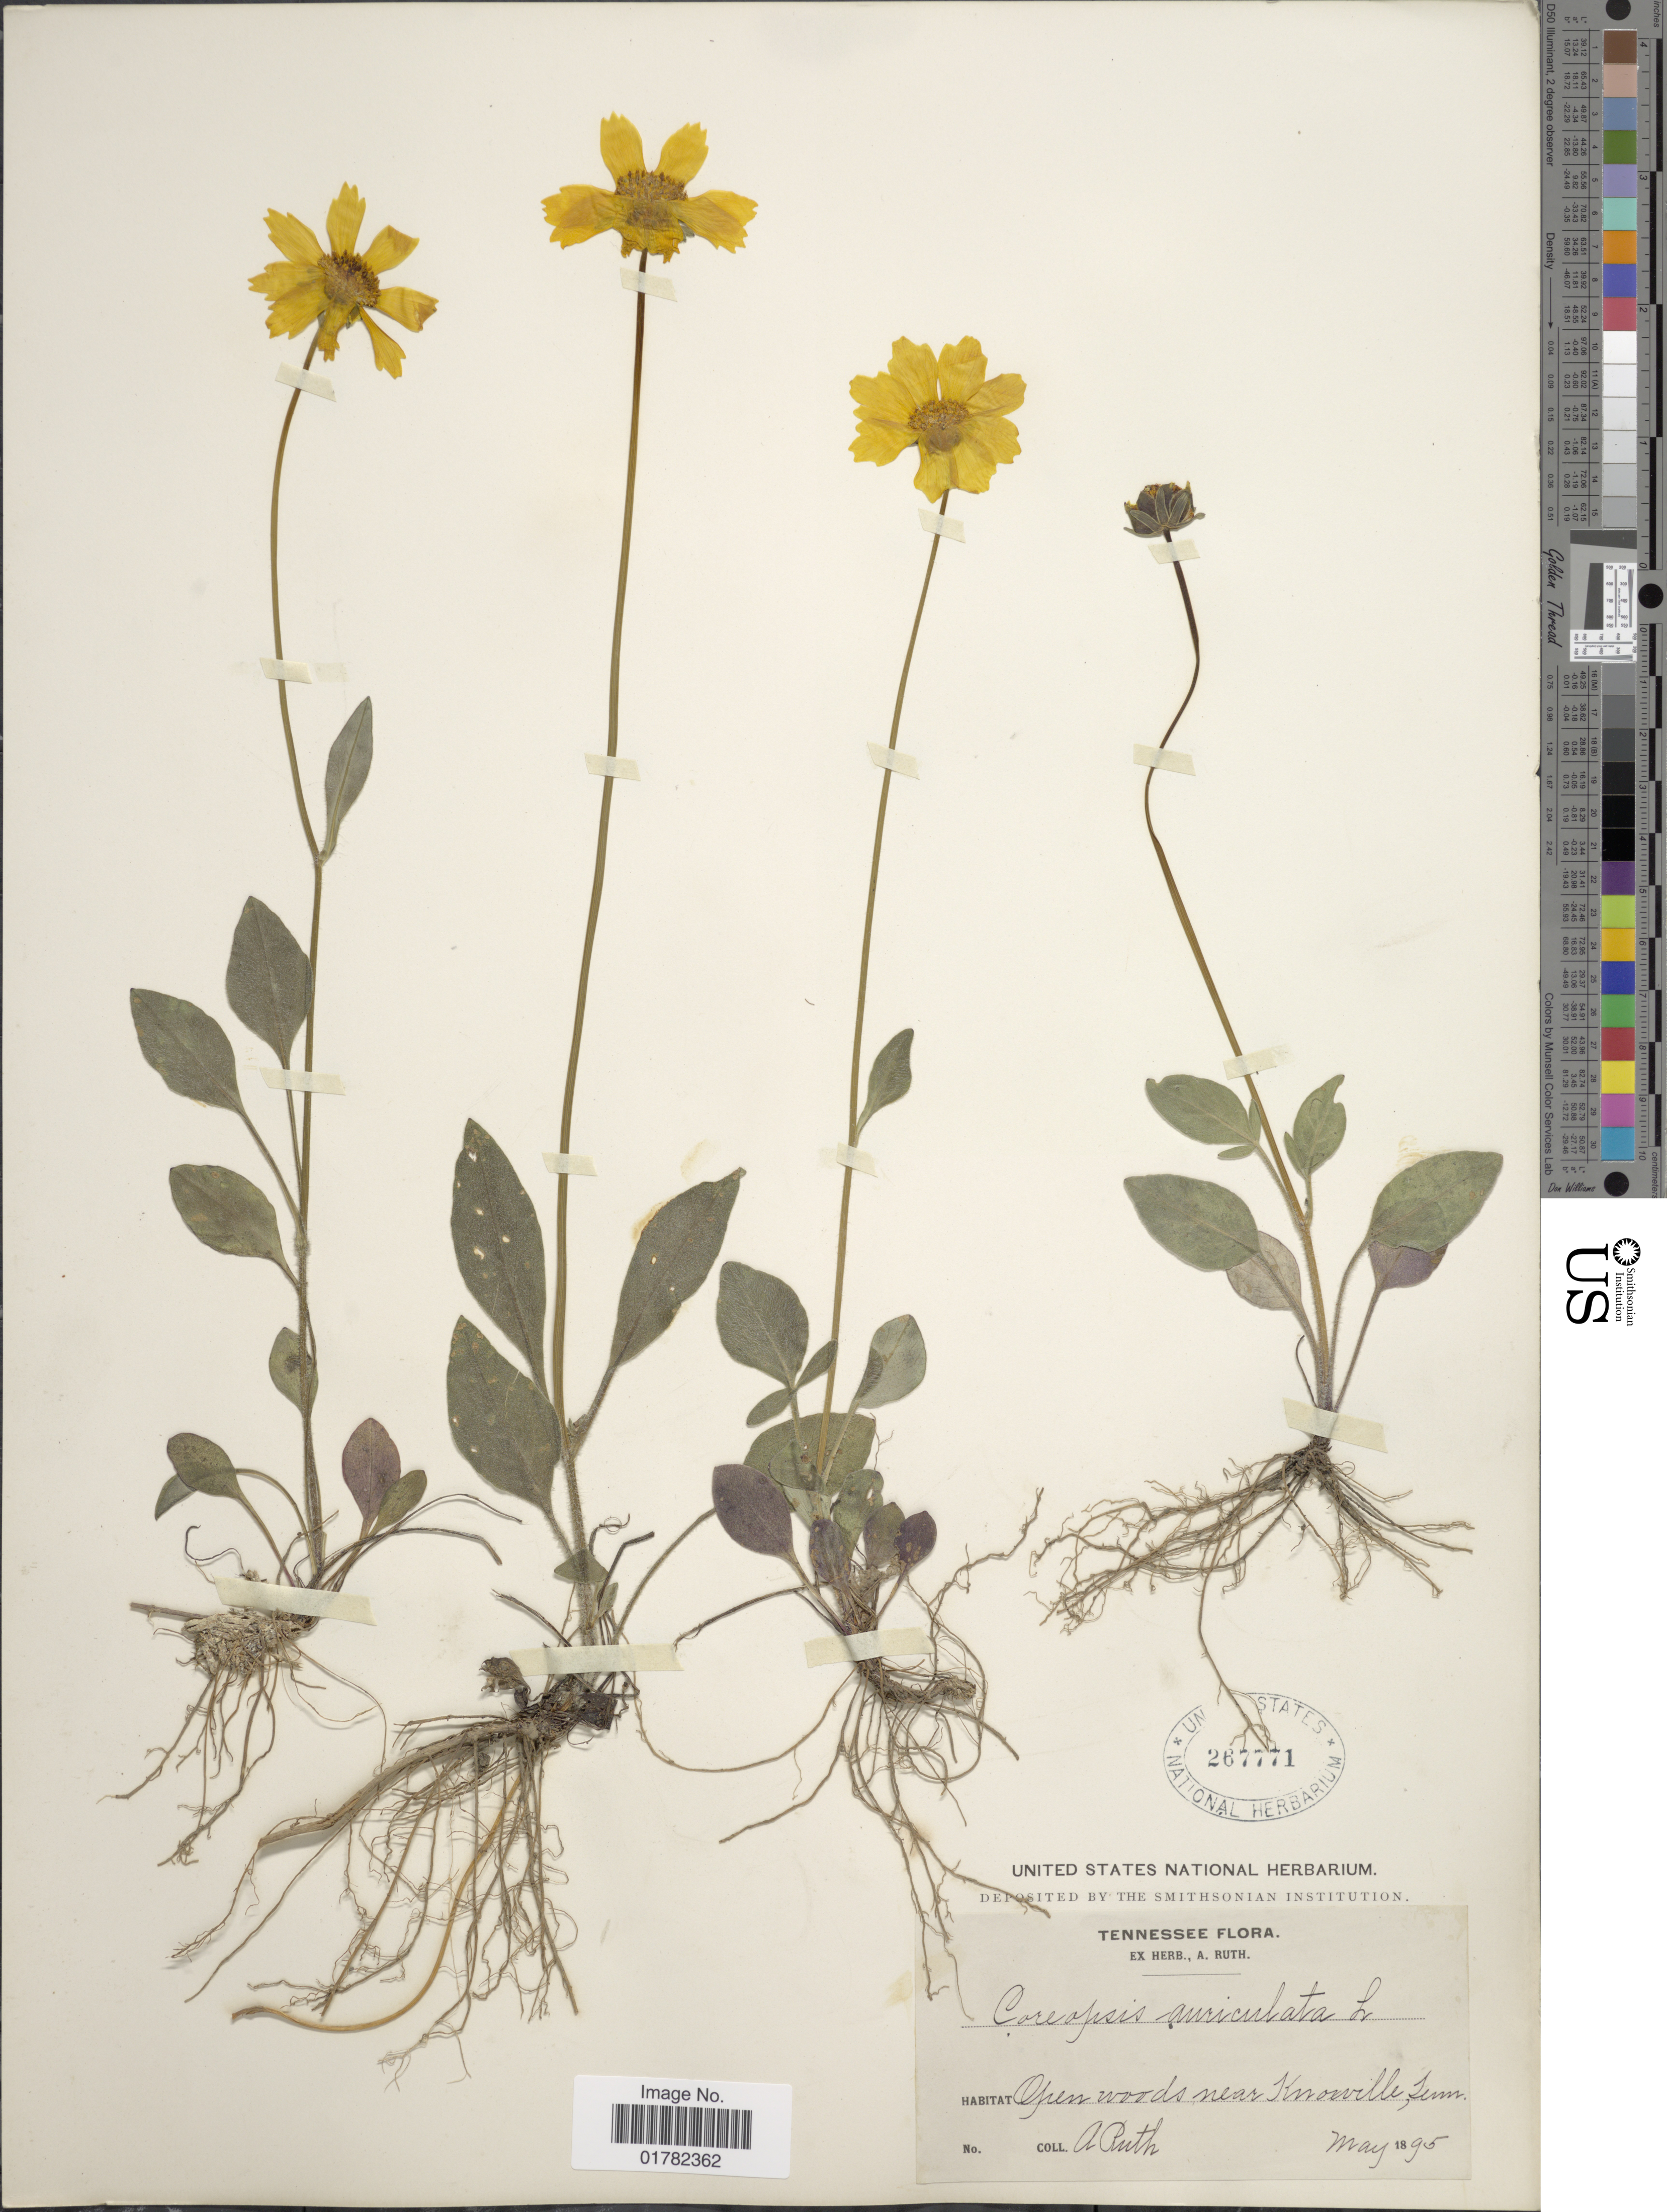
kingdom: Plantae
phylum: Tracheophyta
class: Magnoliopsida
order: Asterales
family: Asteraceae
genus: Coreopsis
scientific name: Coreopsis auriculata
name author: L.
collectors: A. Ruth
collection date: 1895-05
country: United States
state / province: Tennessee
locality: Open woods near Knoxville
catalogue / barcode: US 267771